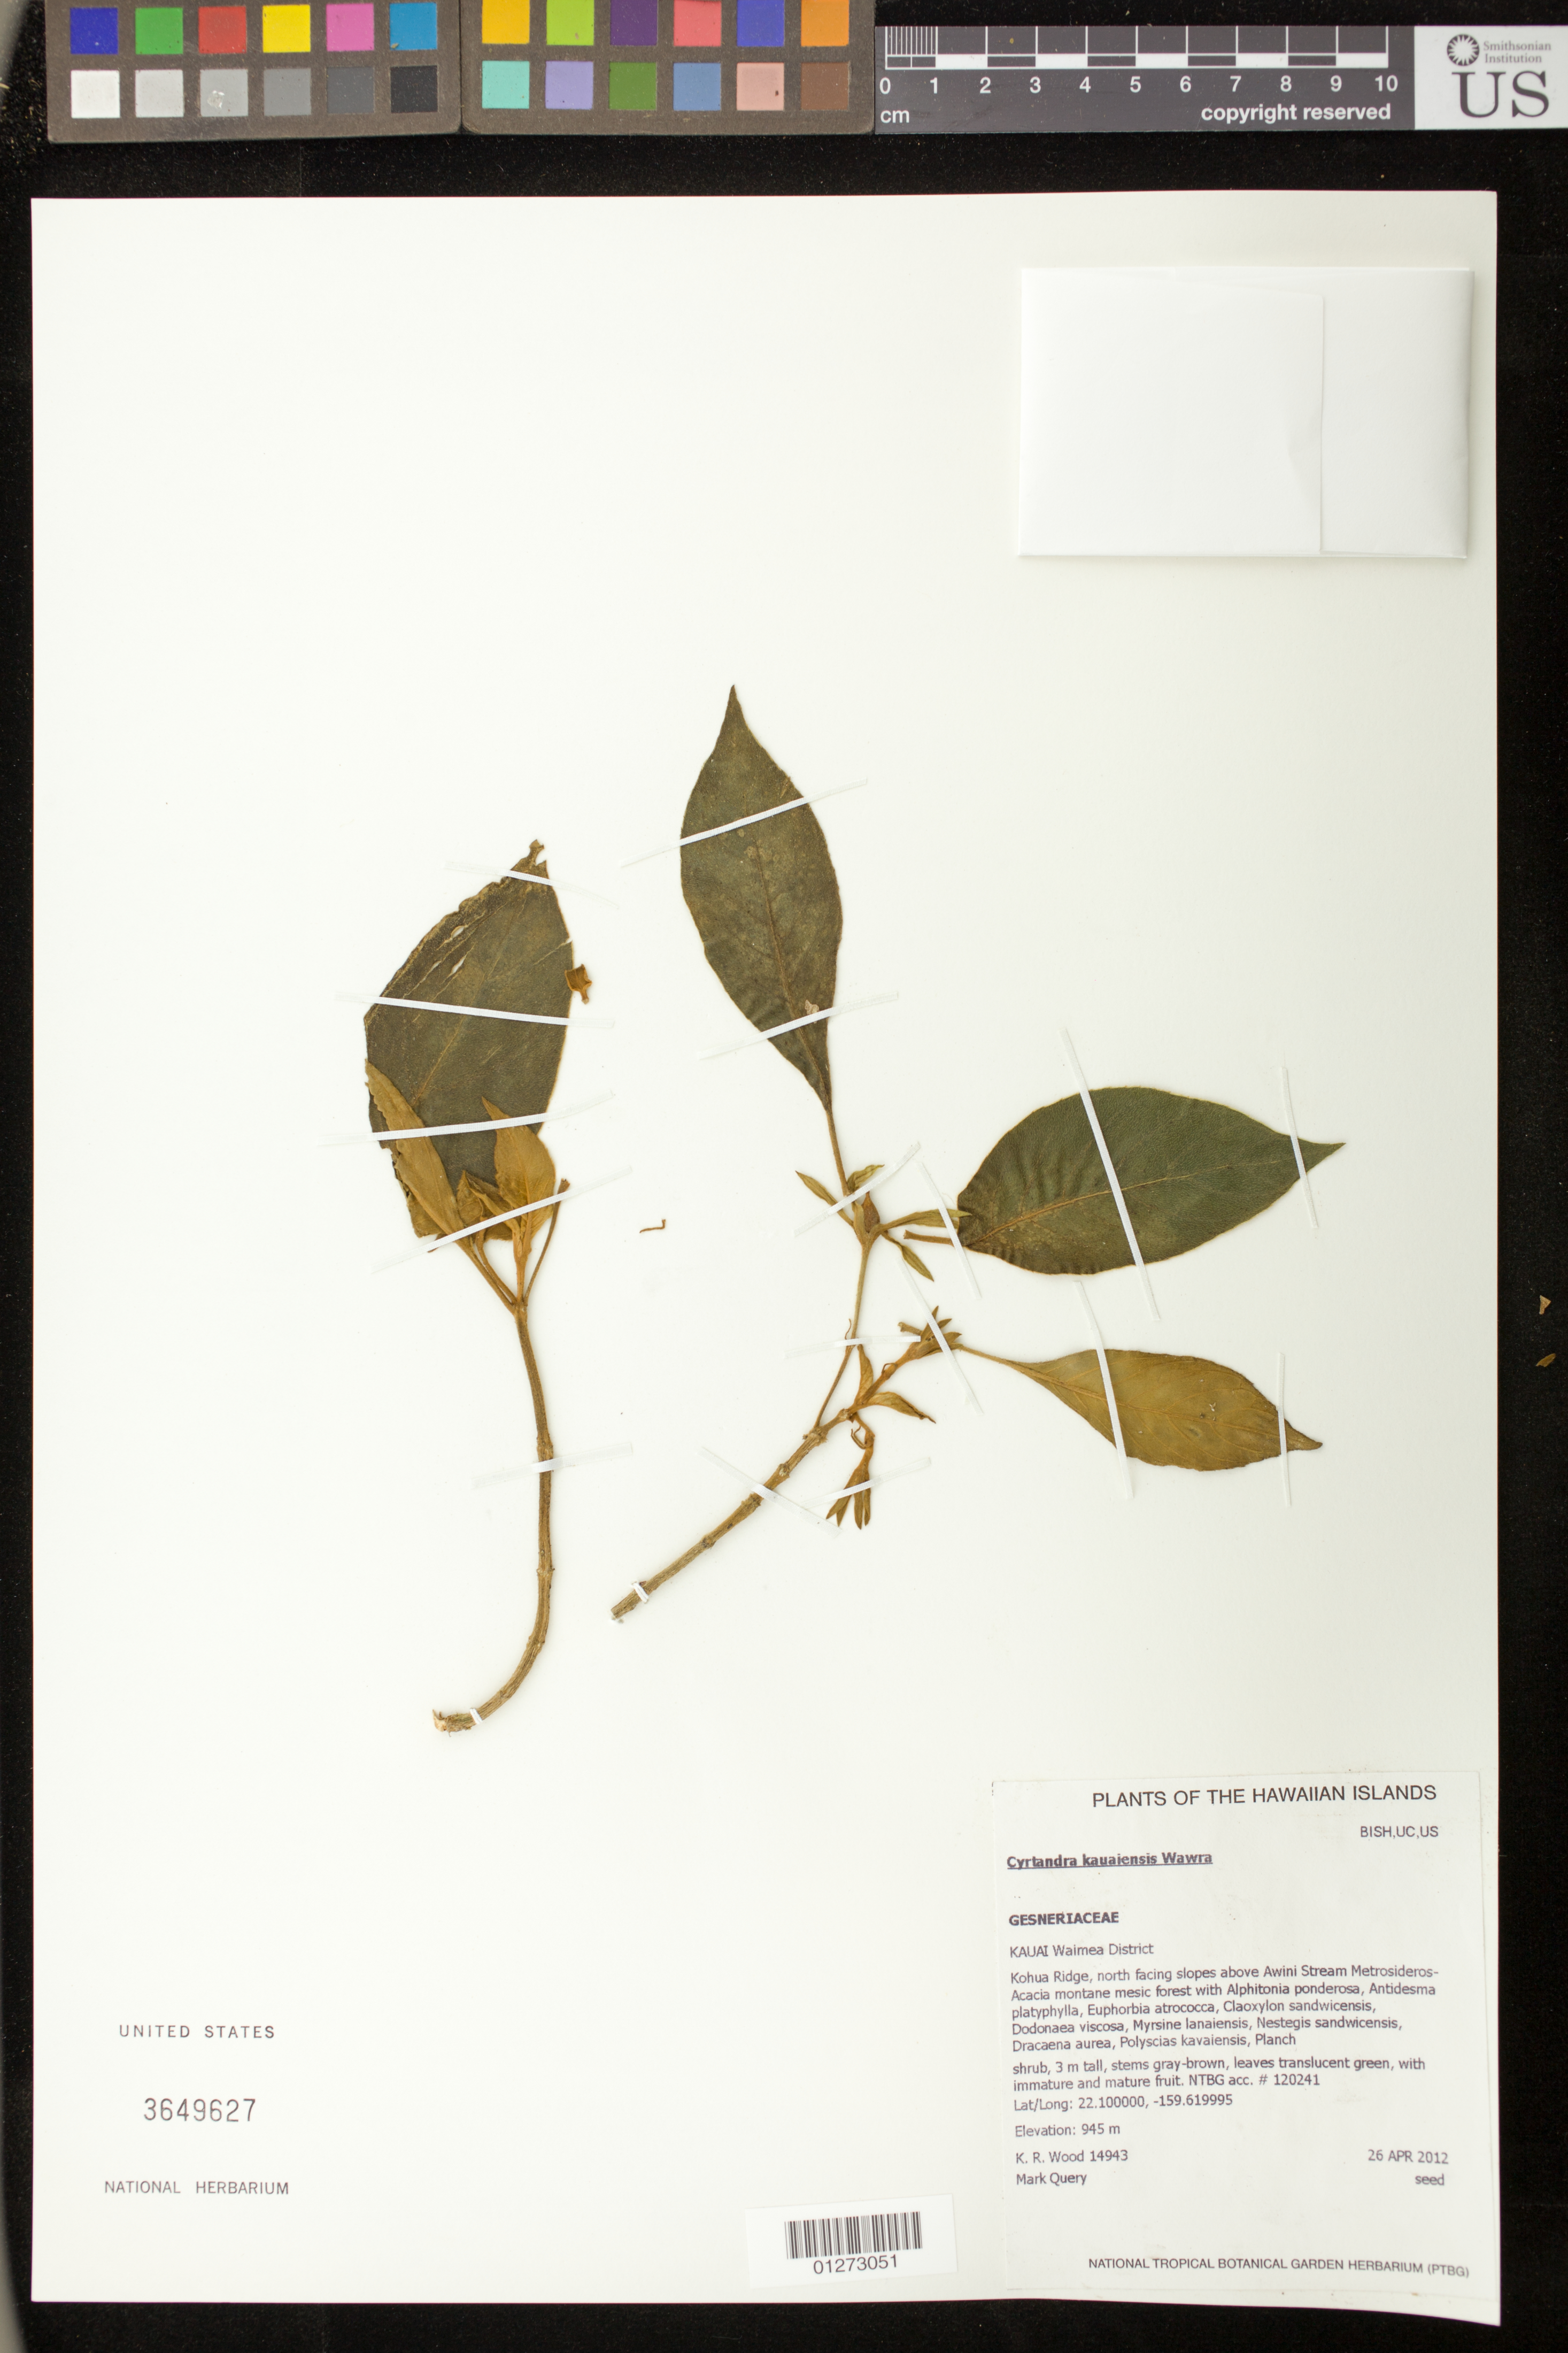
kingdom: Plantae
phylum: Tracheophyta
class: Magnoliopsida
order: Lamiales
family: Gesneriaceae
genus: Cyrtandra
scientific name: Cyrtandra kauaiensis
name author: Wawra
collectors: K. R. Wood & M. Query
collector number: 14943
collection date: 2012-04-26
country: United States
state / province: Hawaii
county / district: Kauai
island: Kaua'i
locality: Waimea District, Kohua Ridge, north facing slopes above Awini Stream.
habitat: Montane mesic forest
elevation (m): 945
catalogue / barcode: US 3649627